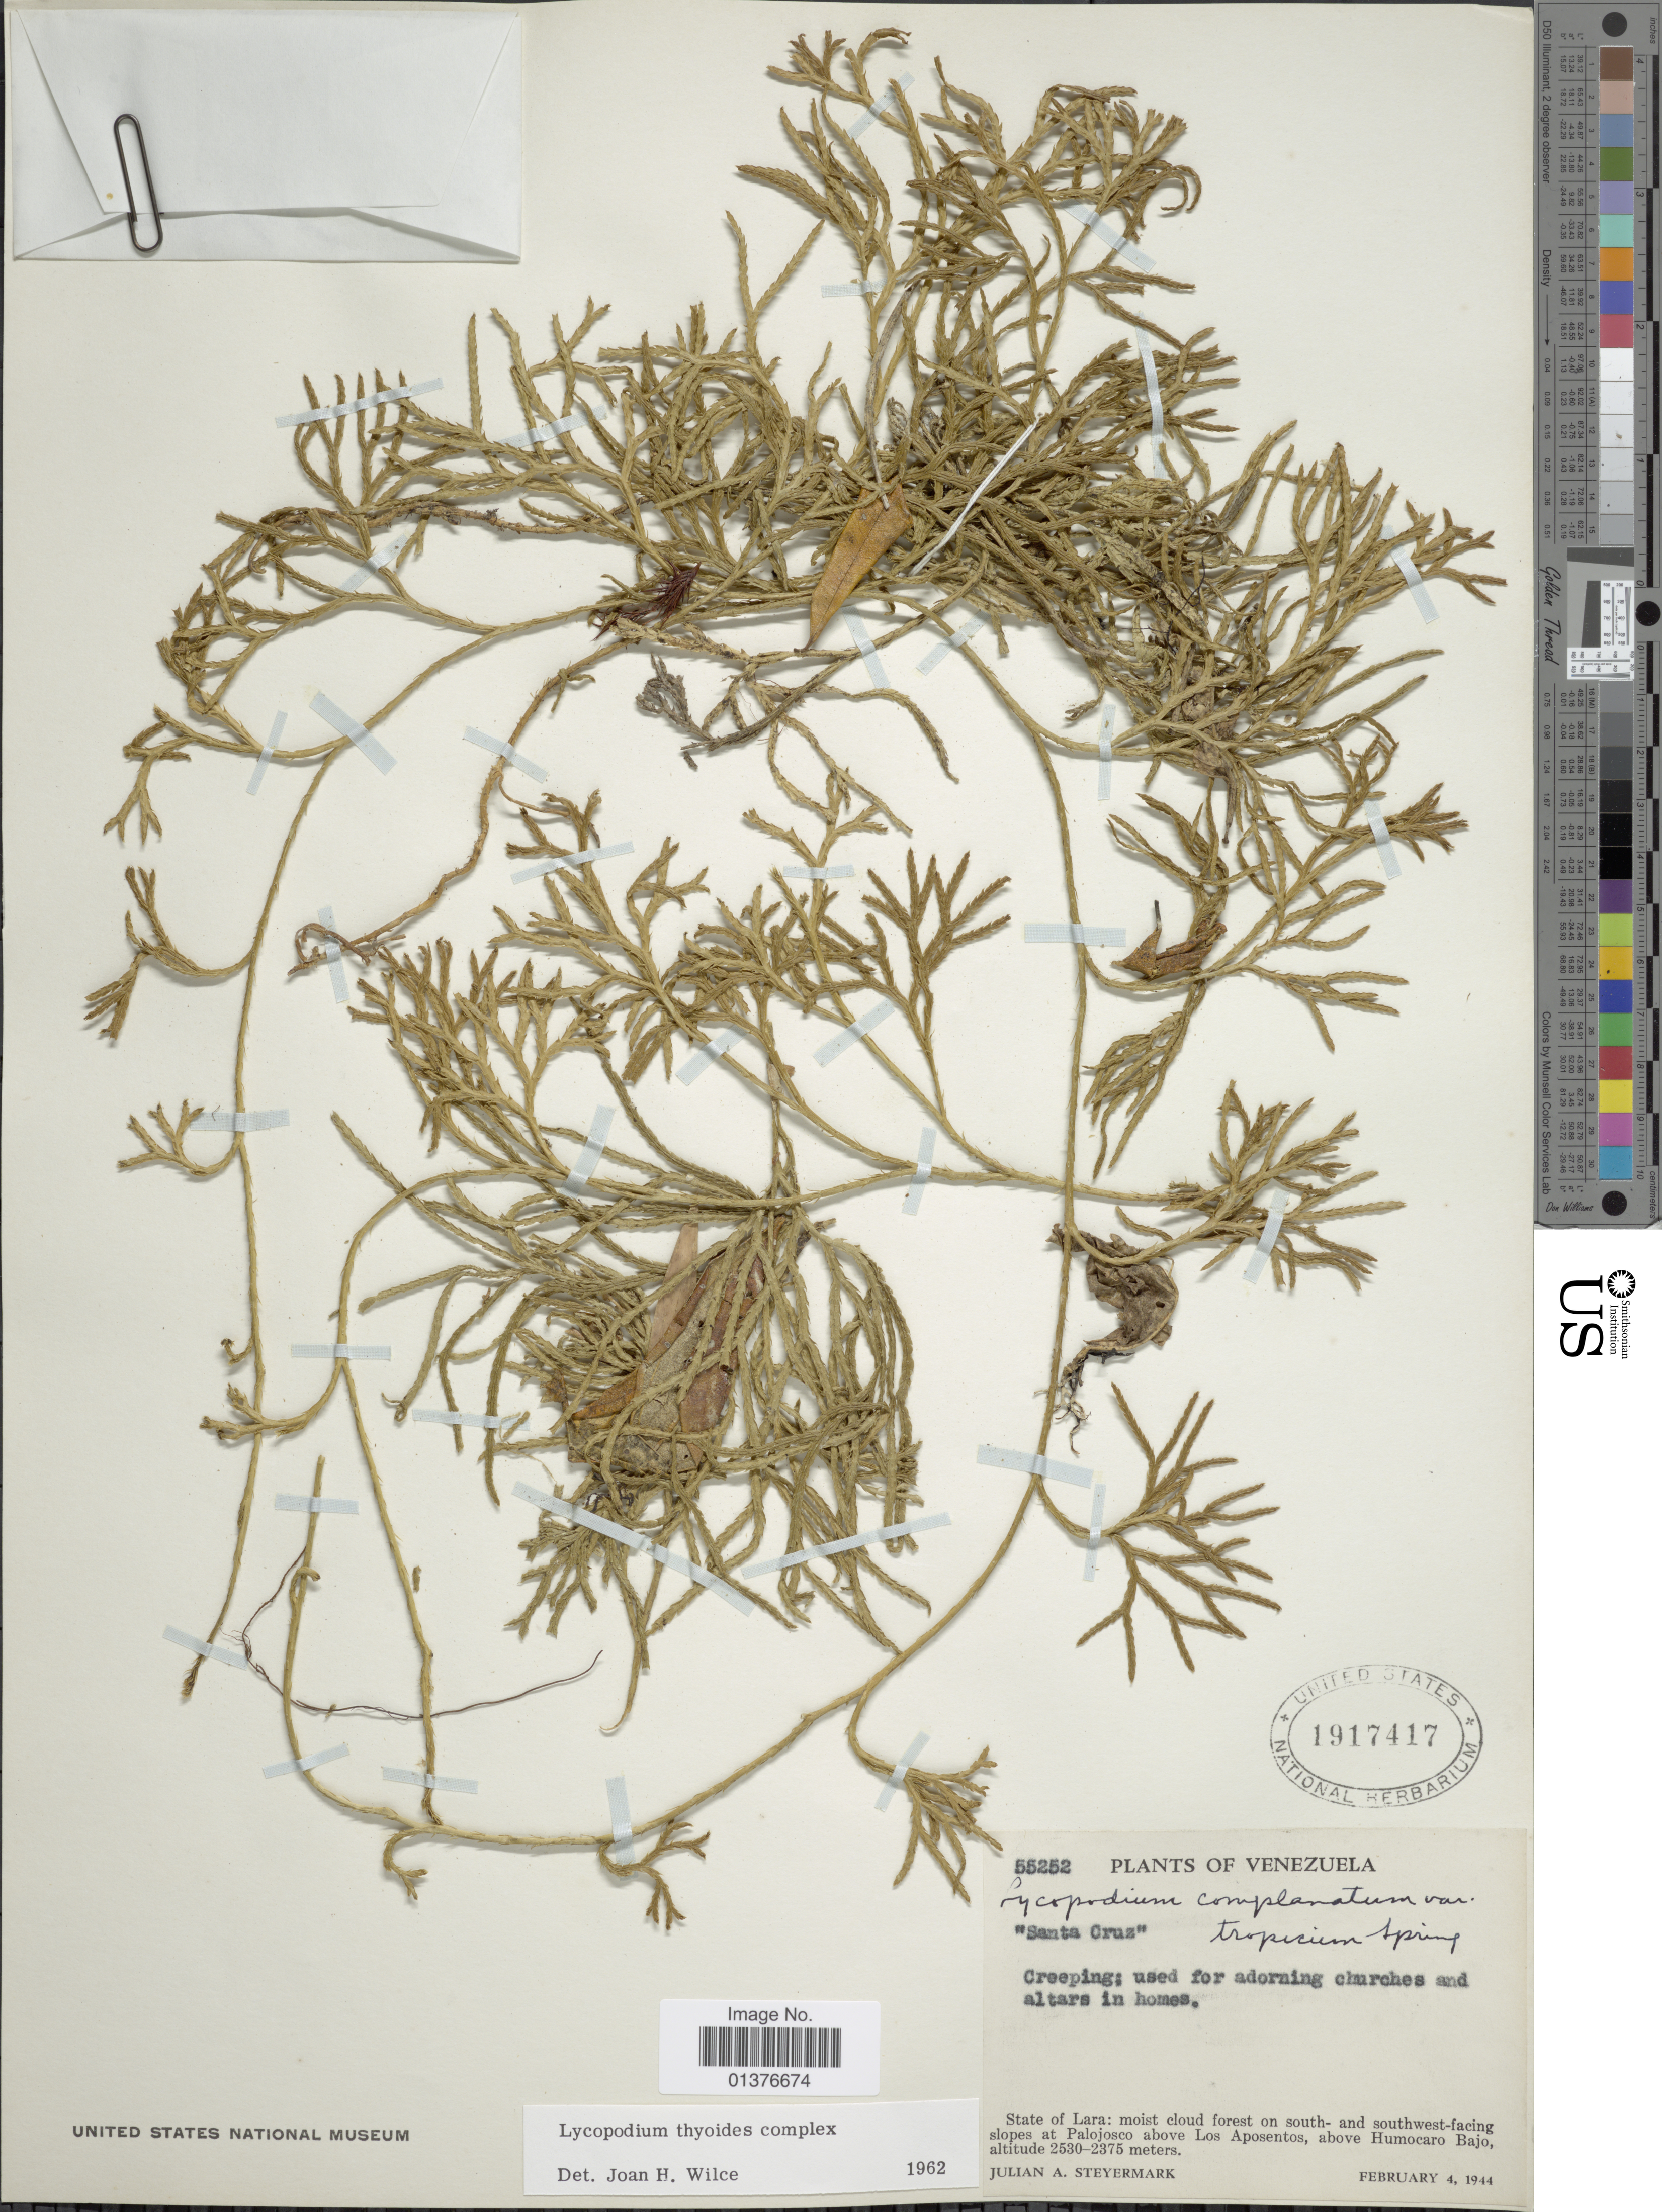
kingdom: Plantae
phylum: Tracheophyta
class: Lycopodiopsida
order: Lycopodiales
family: Lycopodiaceae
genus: Diphasiastrum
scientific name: Diphasiastrum thyoides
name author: (Humb. & Bonpl. ex Willd.) Holub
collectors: J. Steyermark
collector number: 55252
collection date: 1944-02-04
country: Venezuela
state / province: Lara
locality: State of Lara: Moist cloud forest on south and southwest-facing slopes at Palojosco above Los Aposentos, above Humocaro Bajo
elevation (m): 2375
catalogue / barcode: US 1917417